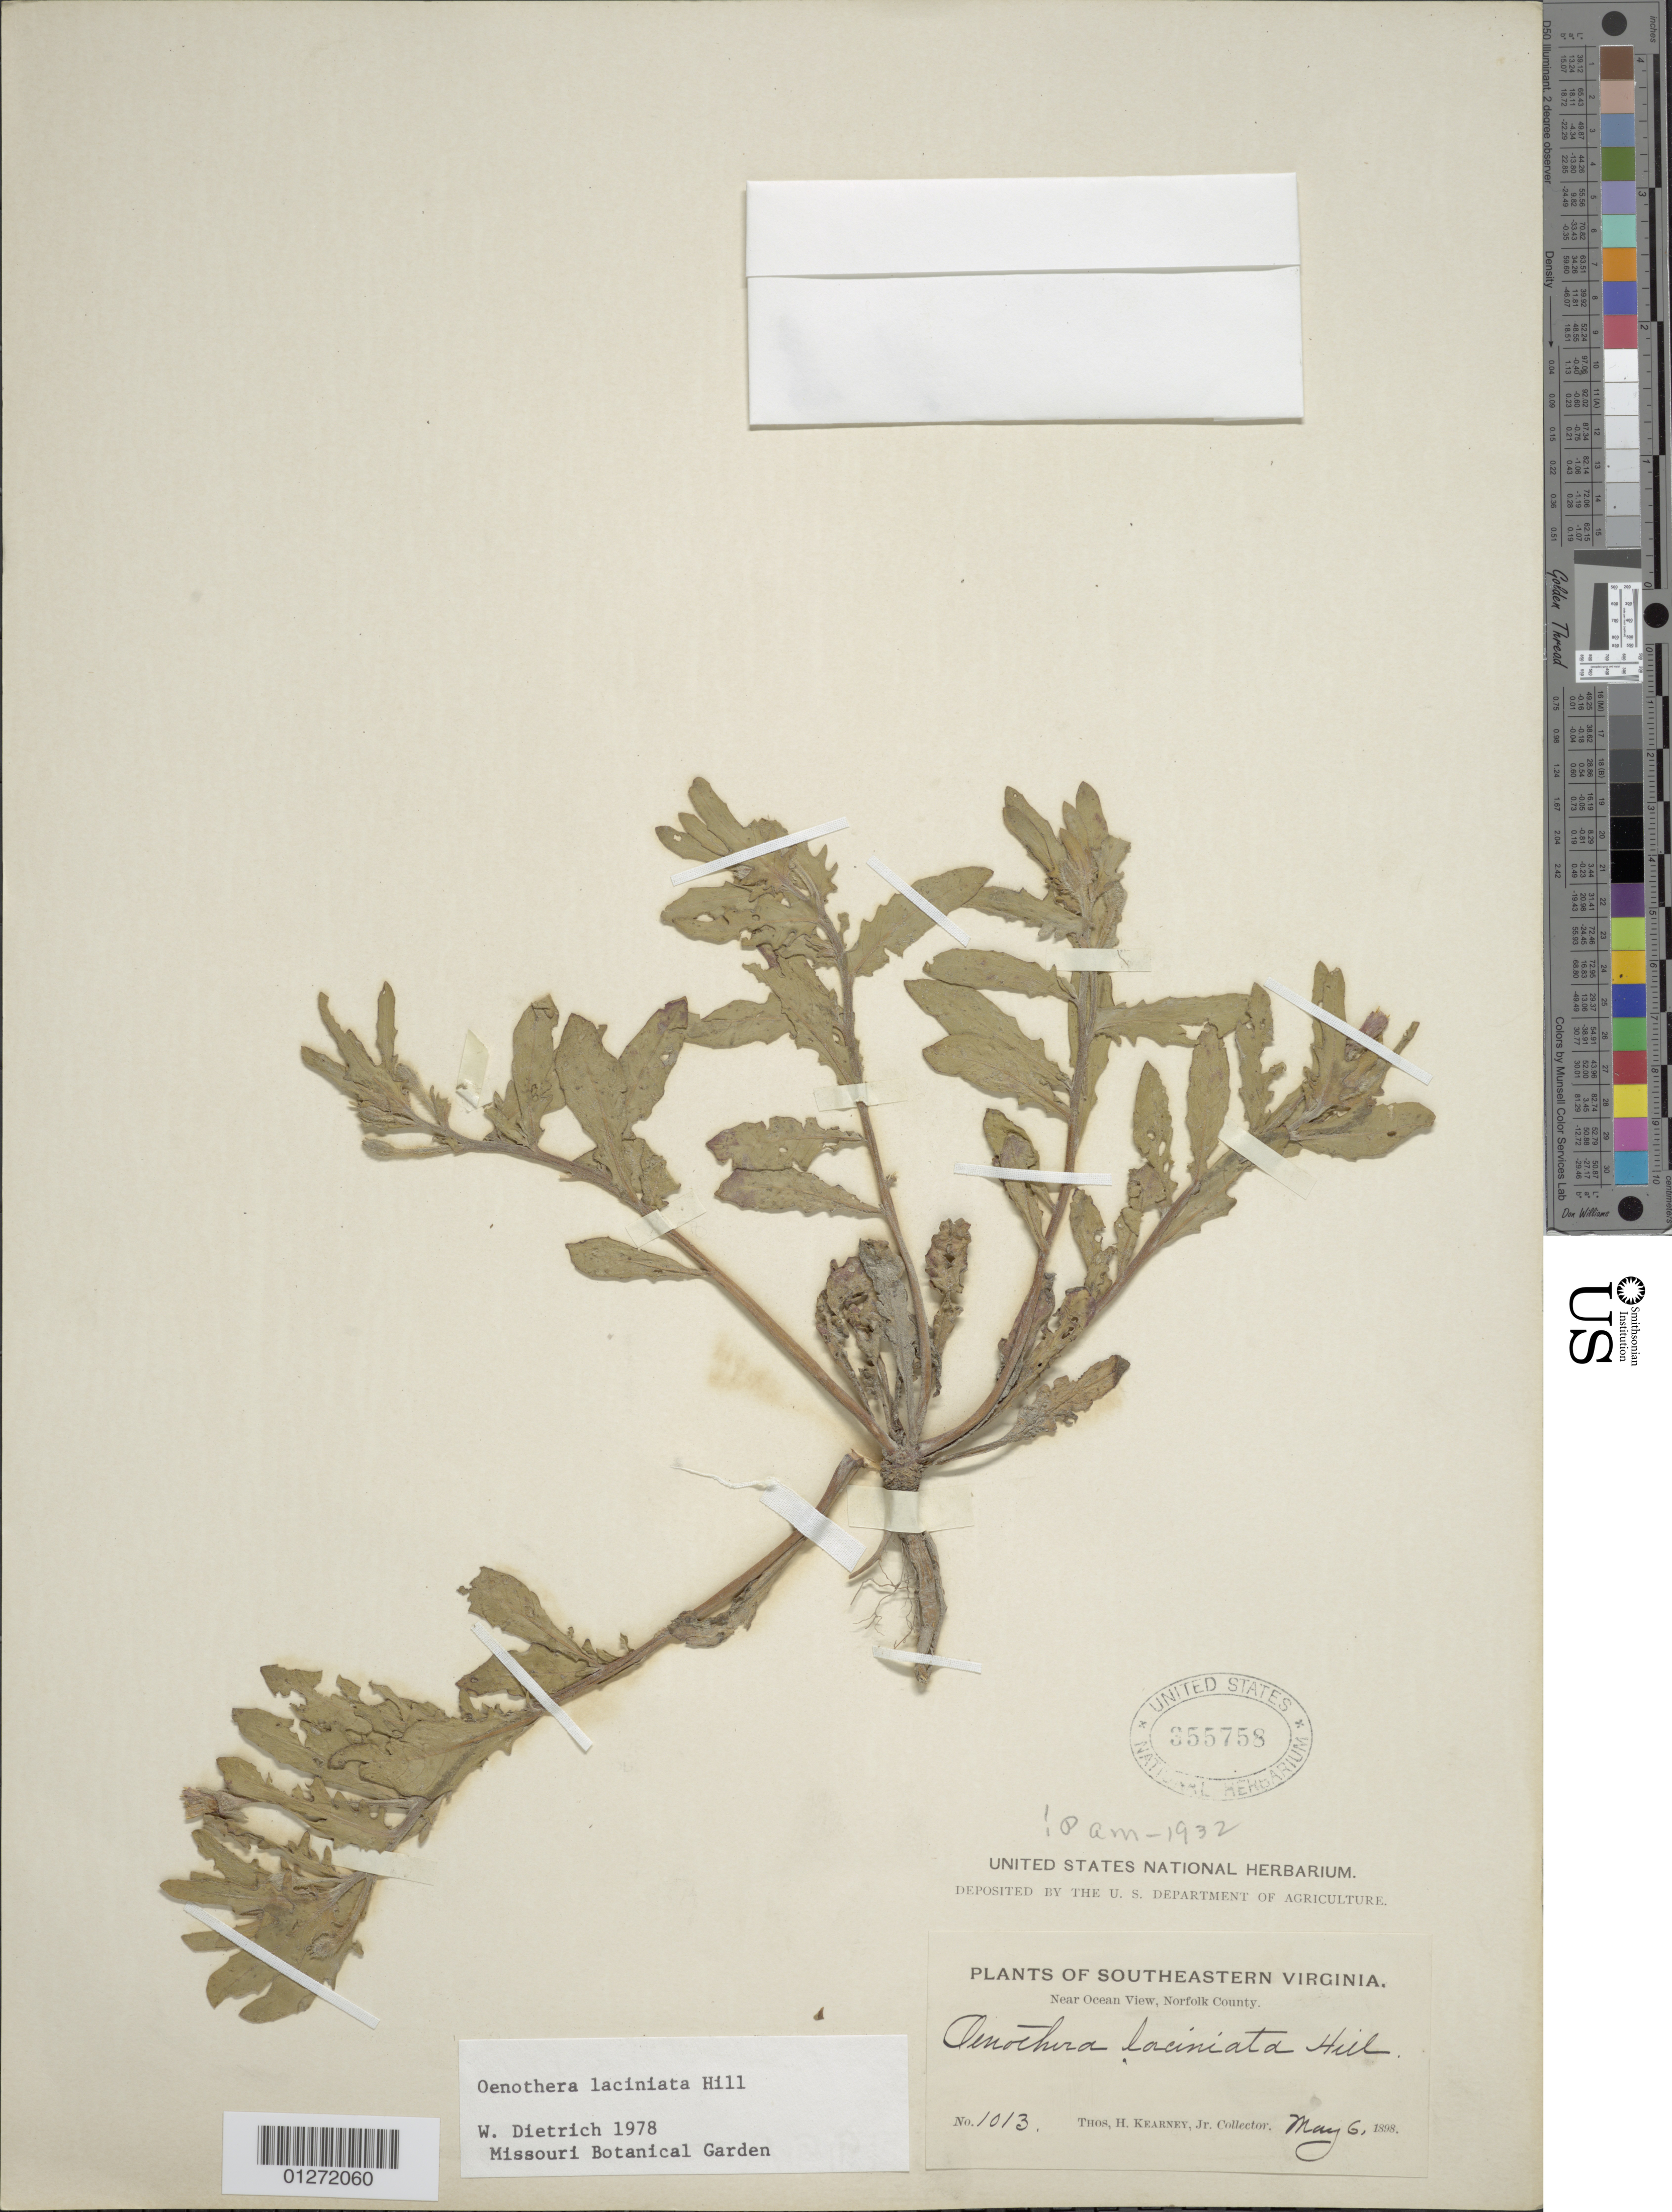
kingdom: Plantae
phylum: Tracheophyta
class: Magnoliopsida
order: Myrtales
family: Onagraceae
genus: Oenothera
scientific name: Oenothera laciniata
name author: Hill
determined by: Dietrich, W.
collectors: T. H. Kearney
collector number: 1013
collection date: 1898-05-06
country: United States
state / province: Virginia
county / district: City of Norfolk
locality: Near Ocean View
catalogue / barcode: US 355758